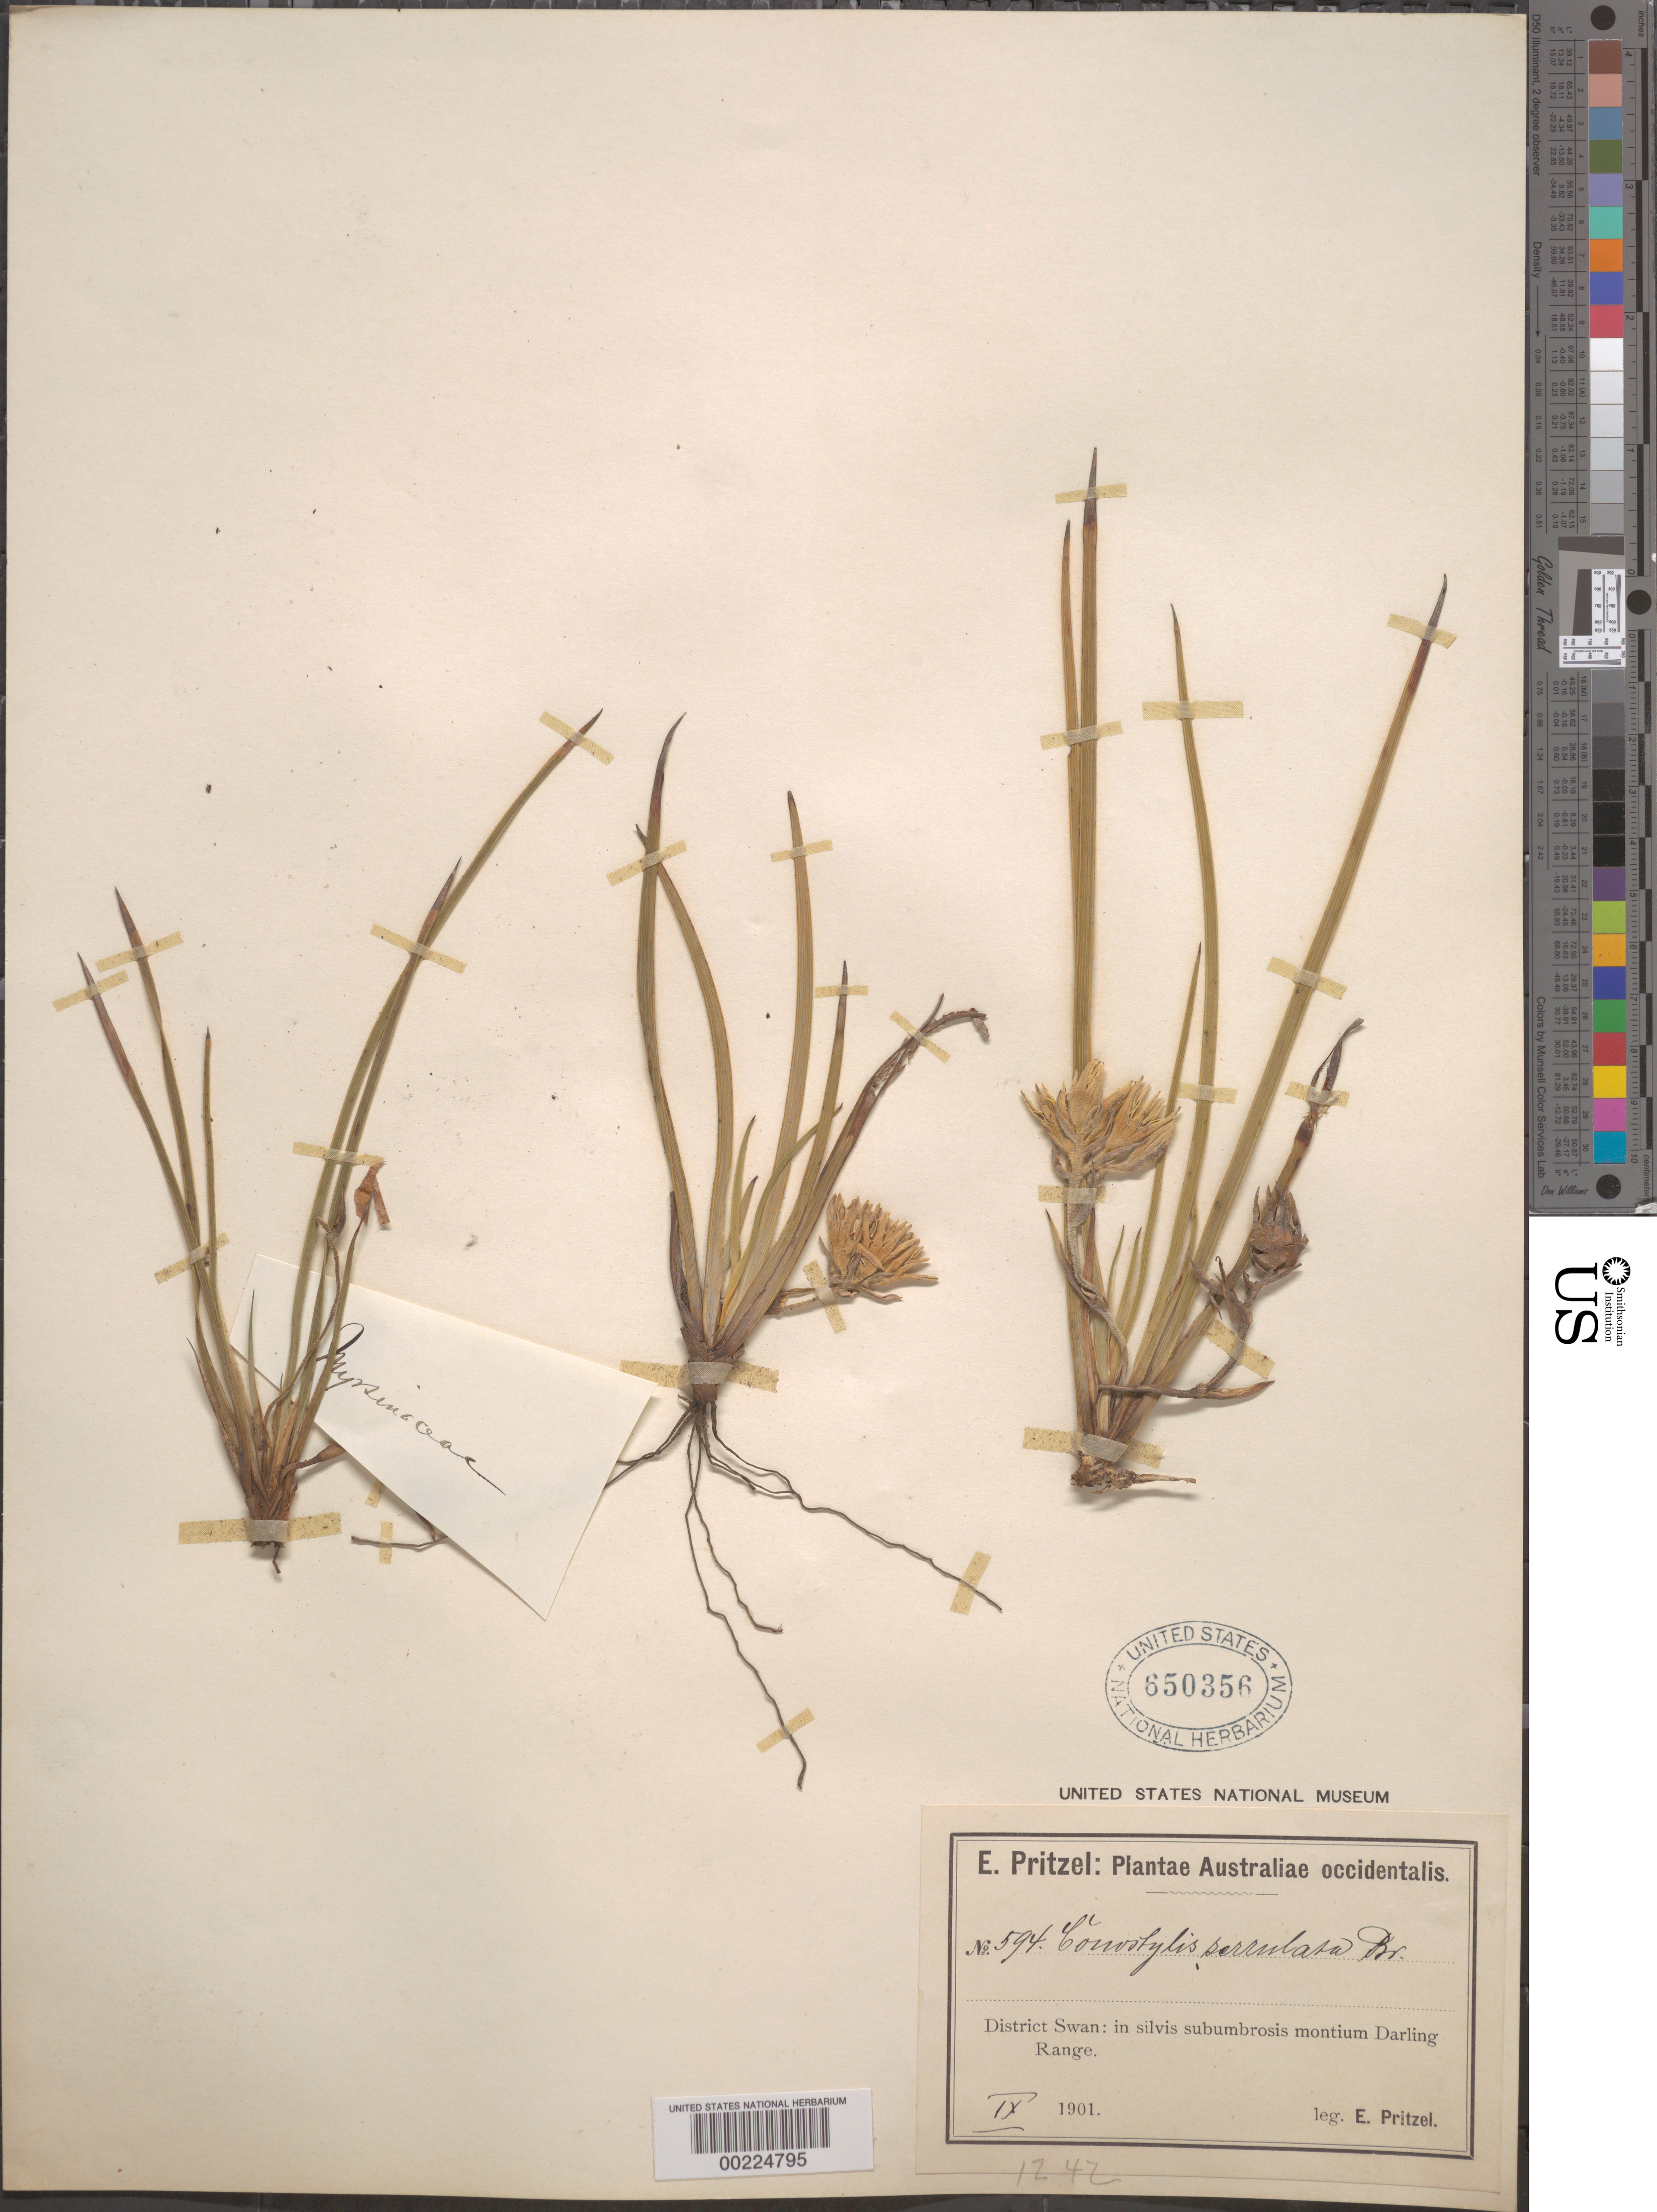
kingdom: Plantae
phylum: Tracheophyta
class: Liliopsida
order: Commelinales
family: Haemodoraceae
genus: Conostylis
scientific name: Conostylis serrulata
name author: R. Br.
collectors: E. G. Pritzel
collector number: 594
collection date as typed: Sep 1901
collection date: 1901-09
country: Australia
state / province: Western Australia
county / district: Swan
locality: Darling range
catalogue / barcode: US 650356